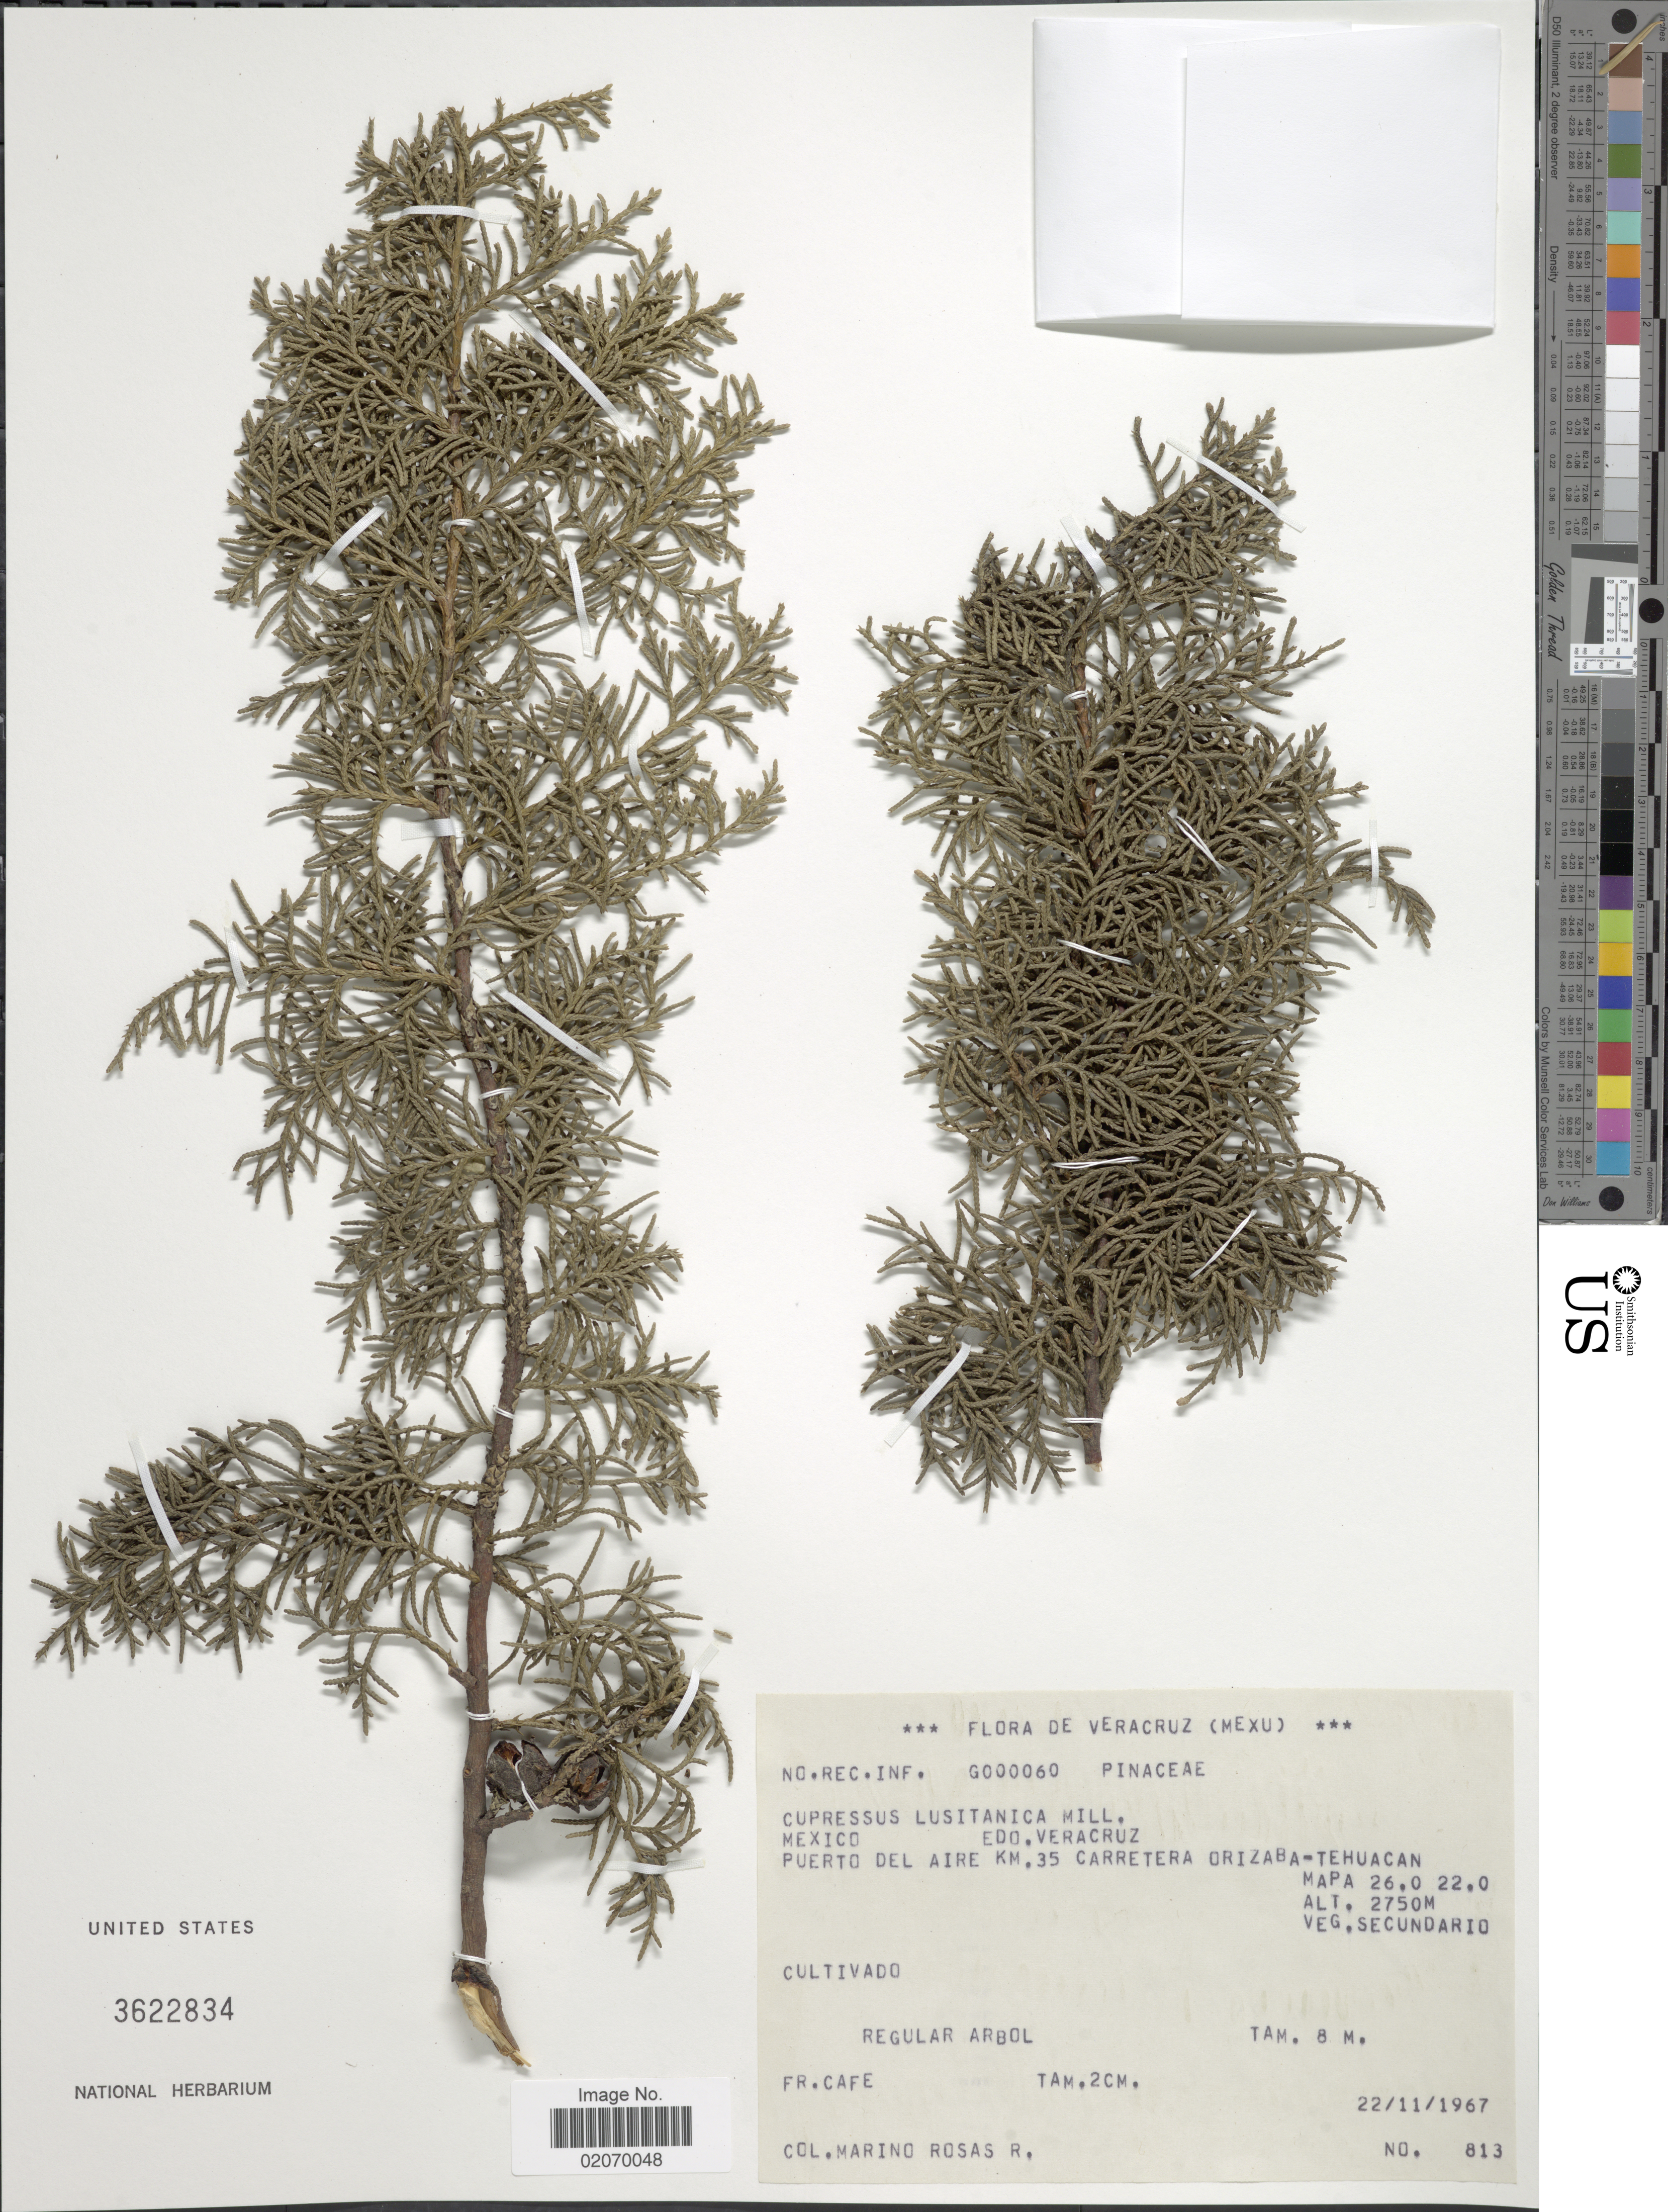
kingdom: Plantae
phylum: Tracheophyta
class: Pinopsida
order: Pinales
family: Cupressaceae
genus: Hesperocyparis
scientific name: Hesperocyparis lusitanica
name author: (Miller) Bartel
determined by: (US) Smithsonian Institution - National Museum of Natural History - Department of Botany (UNITED STATES)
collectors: M. Rosas R.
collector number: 813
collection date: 1967-11-22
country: Mexico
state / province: Veracruz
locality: Veracruz (Mexu), Puerto del Aire km 35 Carretera Orizaba-Tehuacan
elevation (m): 2750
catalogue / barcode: US 3622834